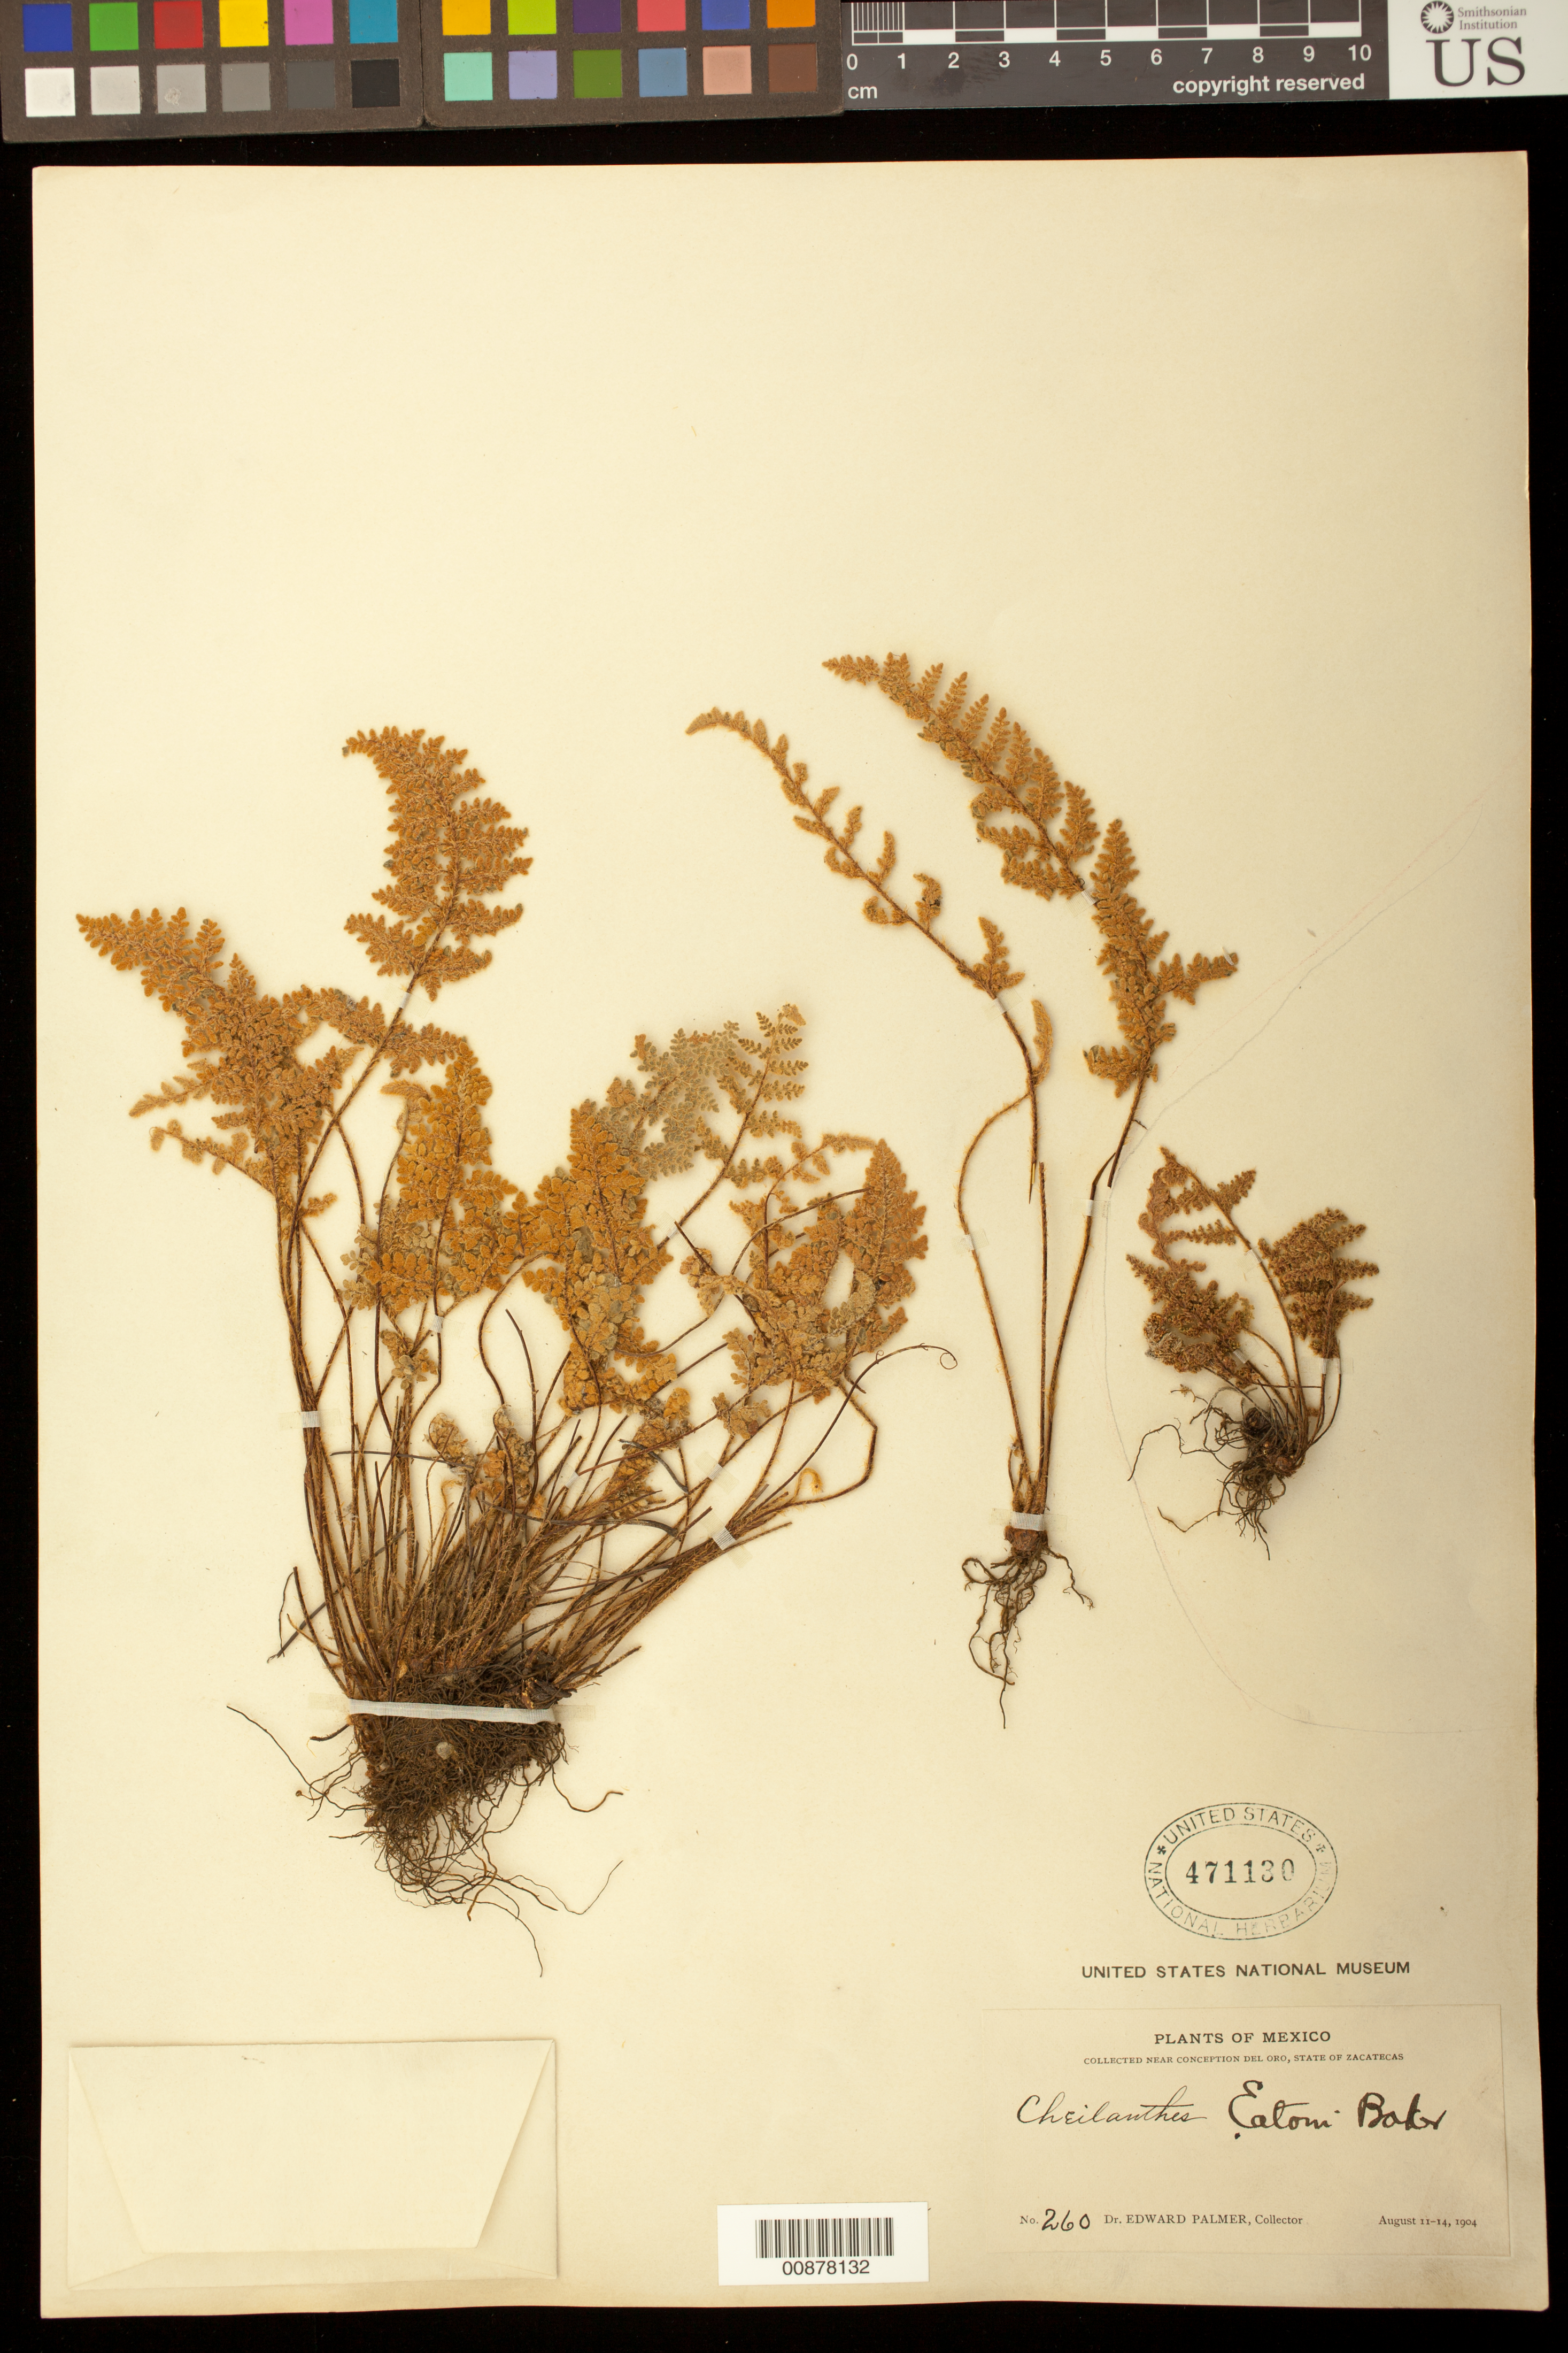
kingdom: Plantae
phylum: Tracheophyta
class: Polypodiopsida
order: Polypodiales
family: Pteridaceae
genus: Myriopteris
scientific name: Myriopteris rufa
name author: Fée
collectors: E. Palmer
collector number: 260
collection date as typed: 11 Aug 1904 to 14 Aug 1904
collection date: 1904-08-11/1904-08-14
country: Mexico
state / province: Zacatecas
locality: Near Concepción del Oro, Zacatecas.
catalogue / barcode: US 471130